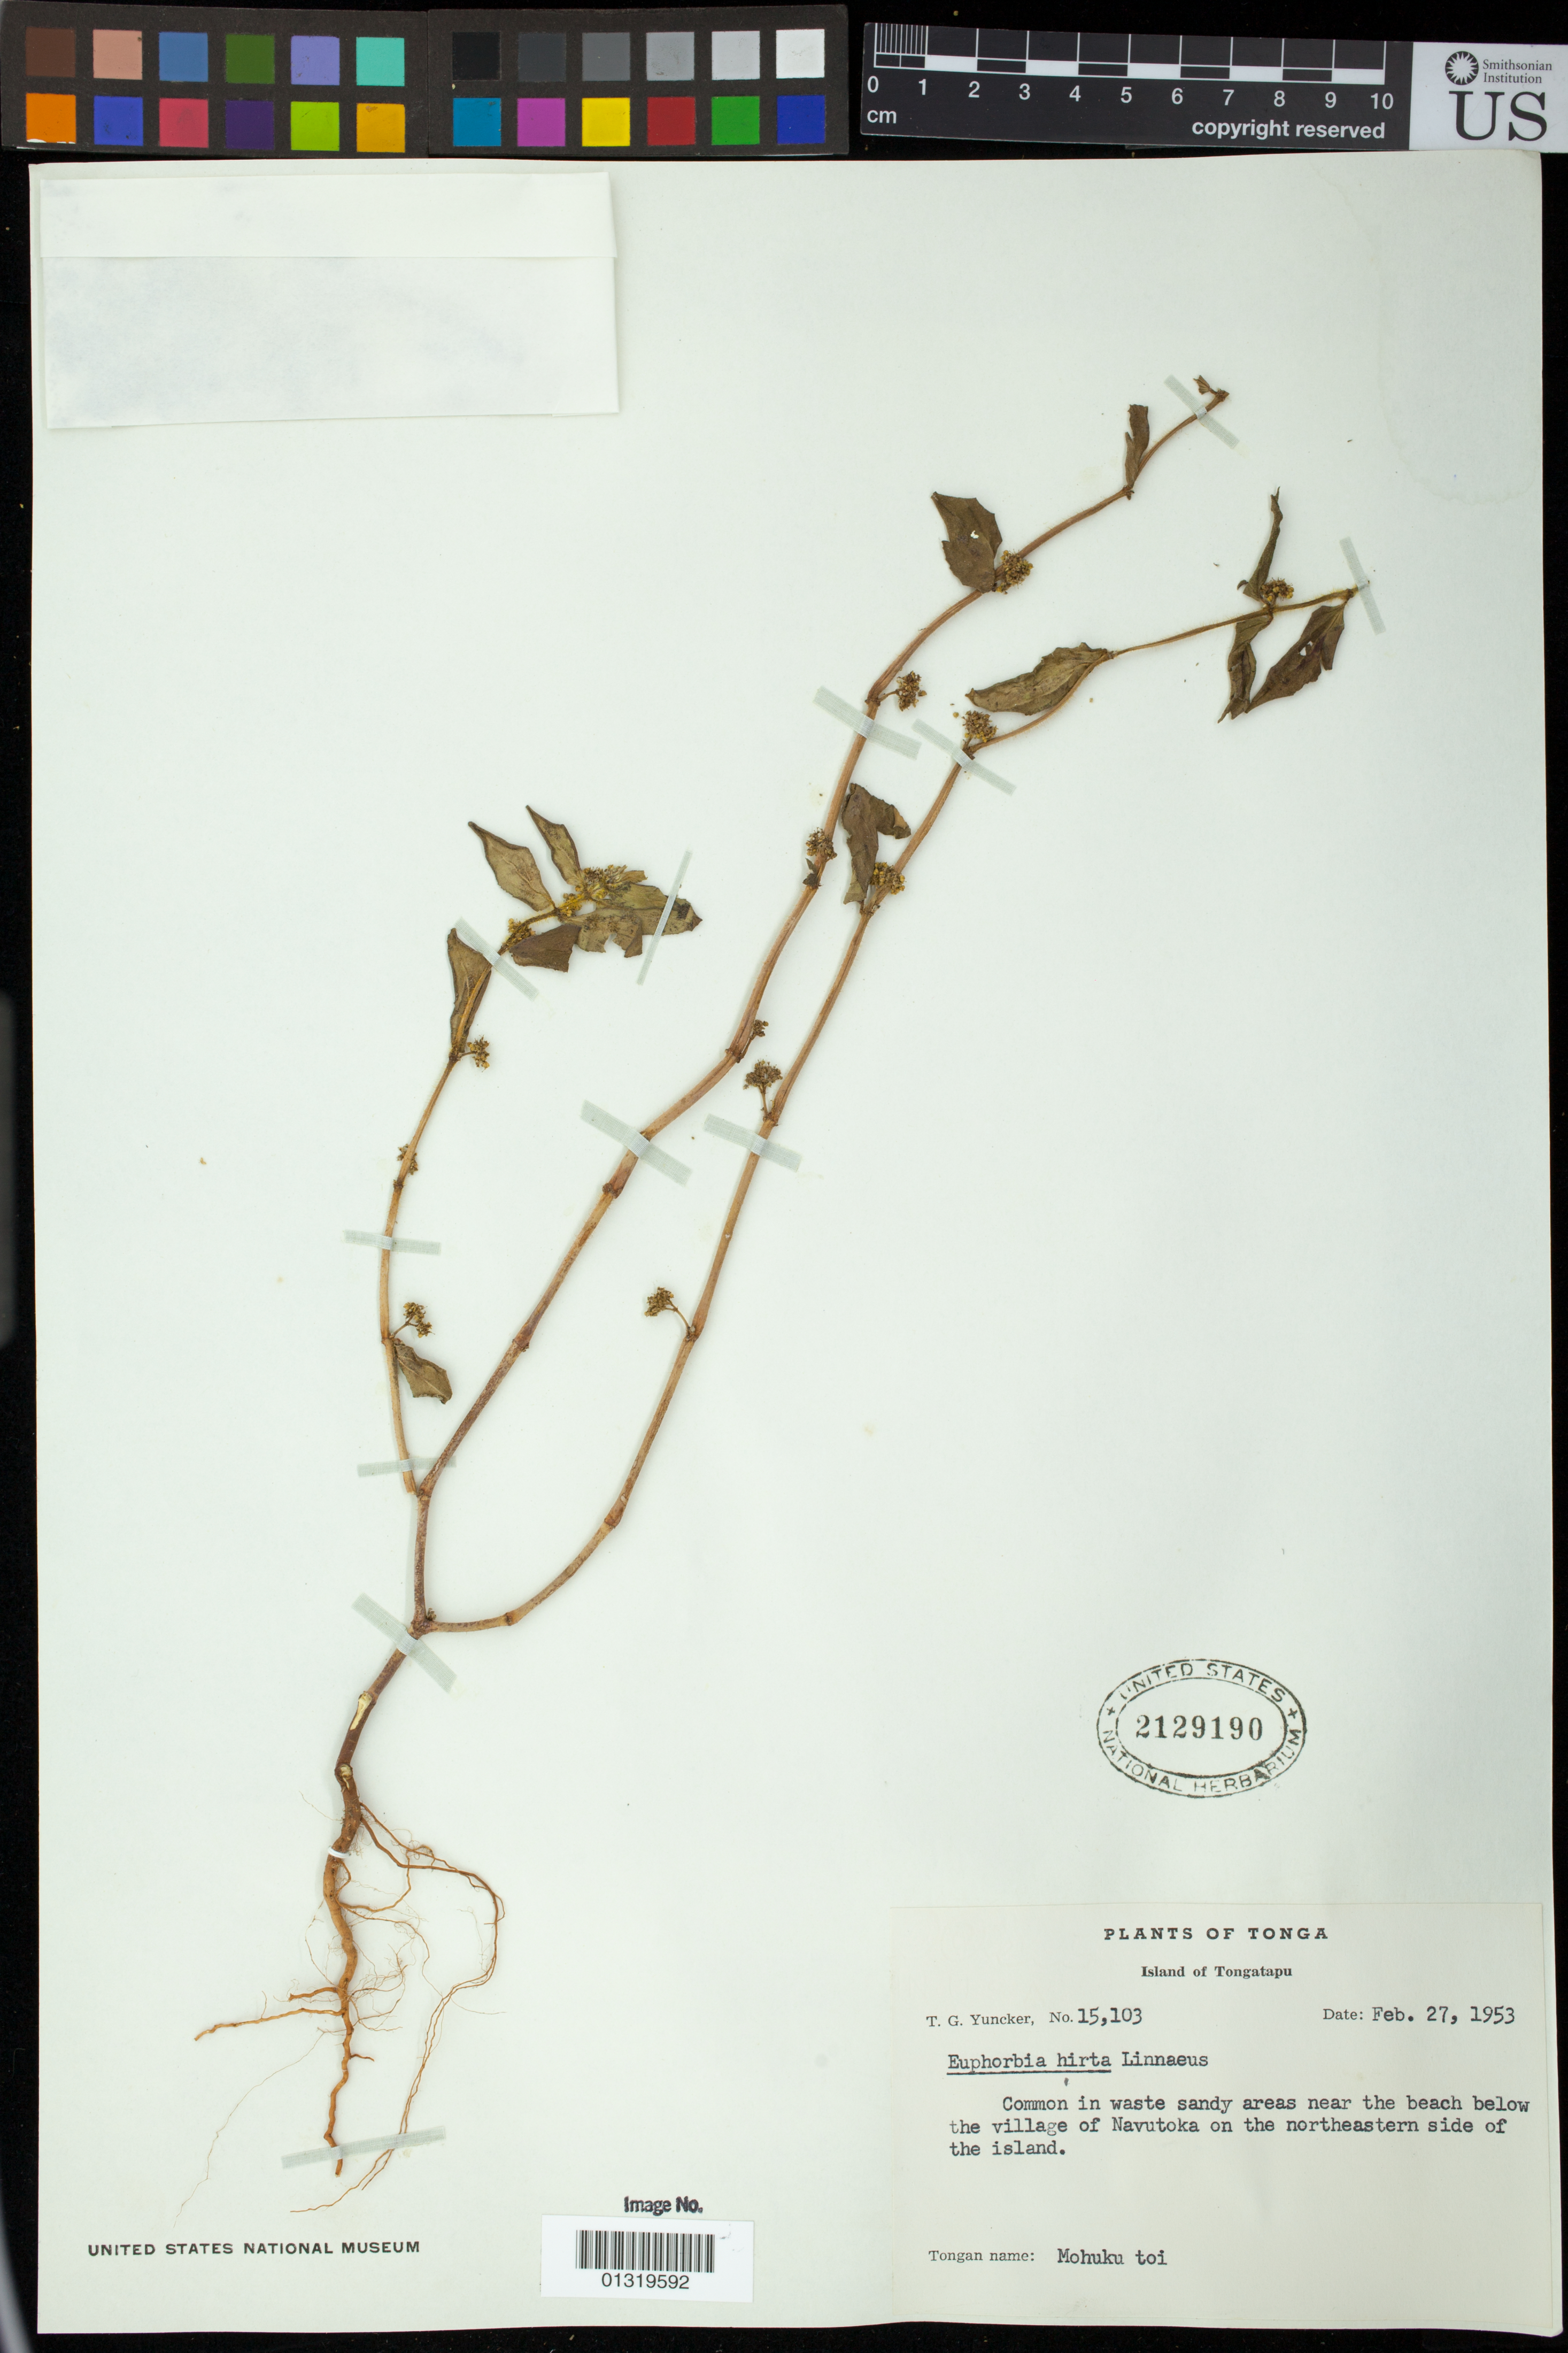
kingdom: Plantae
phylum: Tracheophyta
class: Magnoliopsida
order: Malpighiales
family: Euphorbiaceae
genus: Euphorbia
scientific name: Euphorbia hirta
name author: L.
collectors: T. G. Yuncker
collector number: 15103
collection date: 1953-02-27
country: Tonga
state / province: Tongatapu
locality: near the beach below the village of Navutoka on the northeastern side of the island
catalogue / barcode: US 2129190